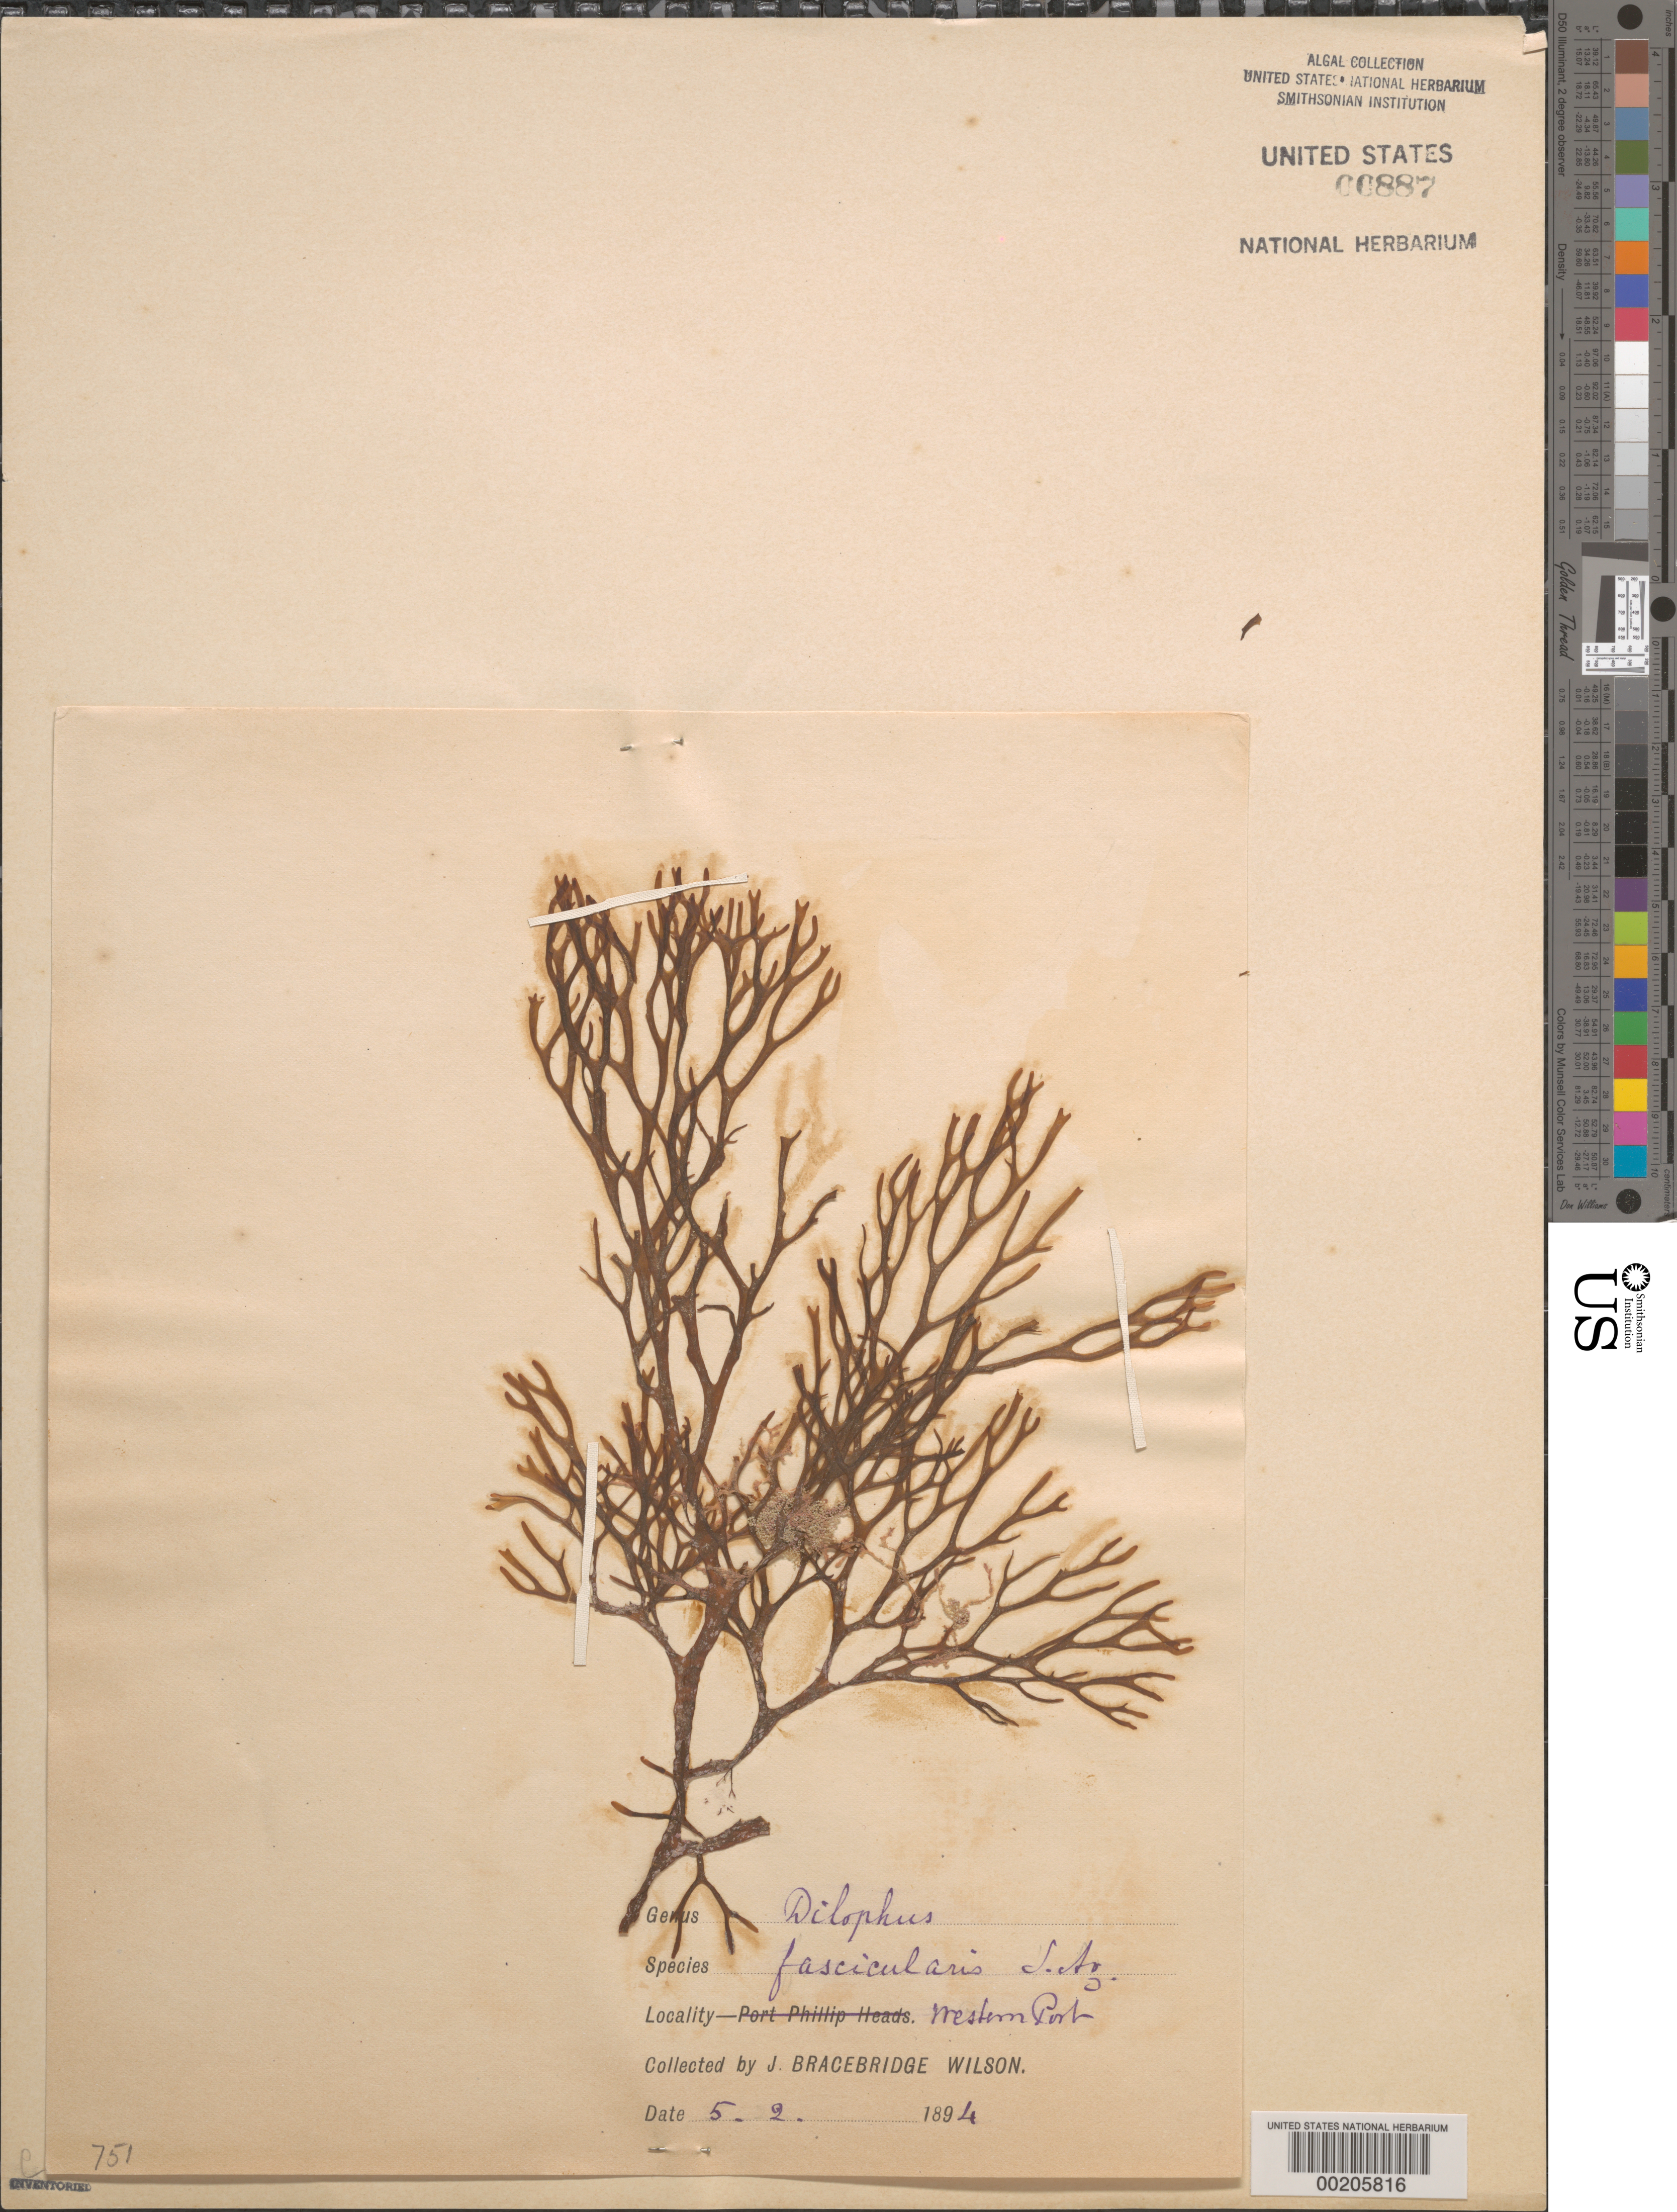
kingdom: Chromista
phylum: Ochrophyta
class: Phaeophyceae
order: Dictyotales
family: Dictyotaceae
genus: Dictyota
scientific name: Dictyota fasciola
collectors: J. B. Wilson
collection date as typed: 05 Feb 1894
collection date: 1894-02-05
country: Australia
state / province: Victoria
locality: Western Port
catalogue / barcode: US 887